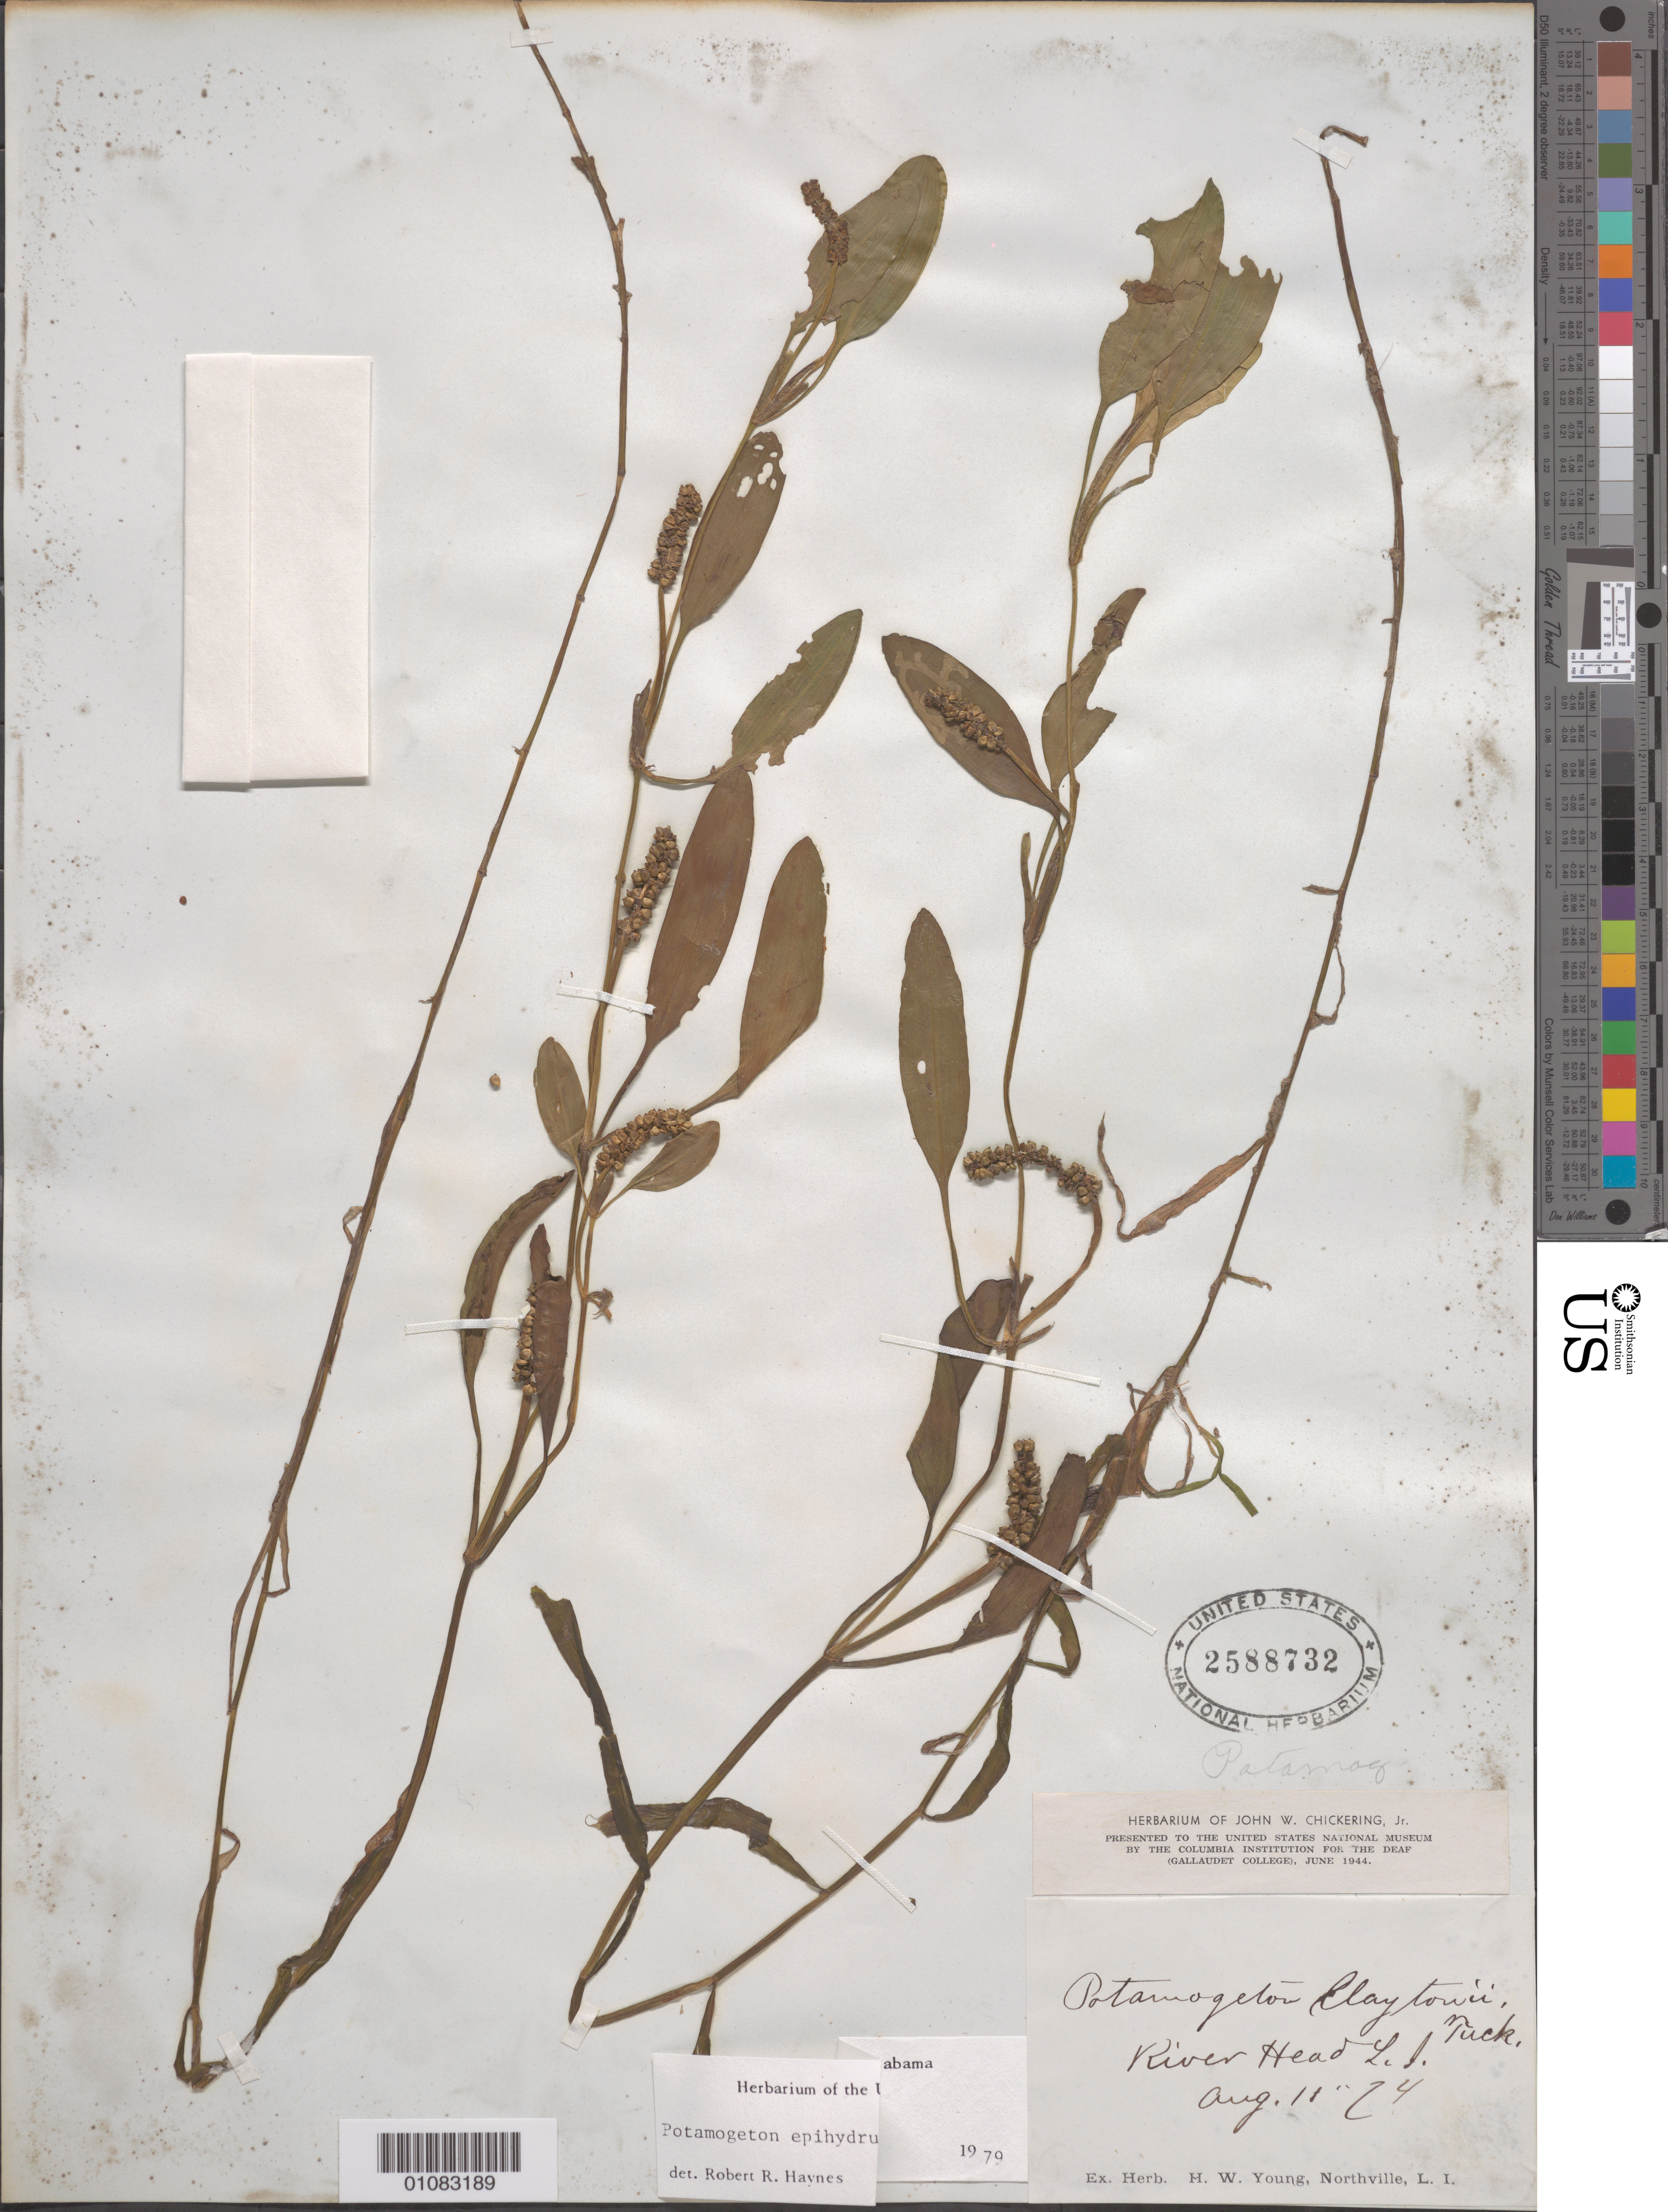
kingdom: Plantae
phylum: Tracheophyta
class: Liliopsida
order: Alismatales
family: Potamogetonaceae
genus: Potamogeton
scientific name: Potamogeton epihydrus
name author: Raf.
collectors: H. W. Young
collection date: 1924-08-11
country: United States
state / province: New York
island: Long Island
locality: Riverhead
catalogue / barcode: US 2588732